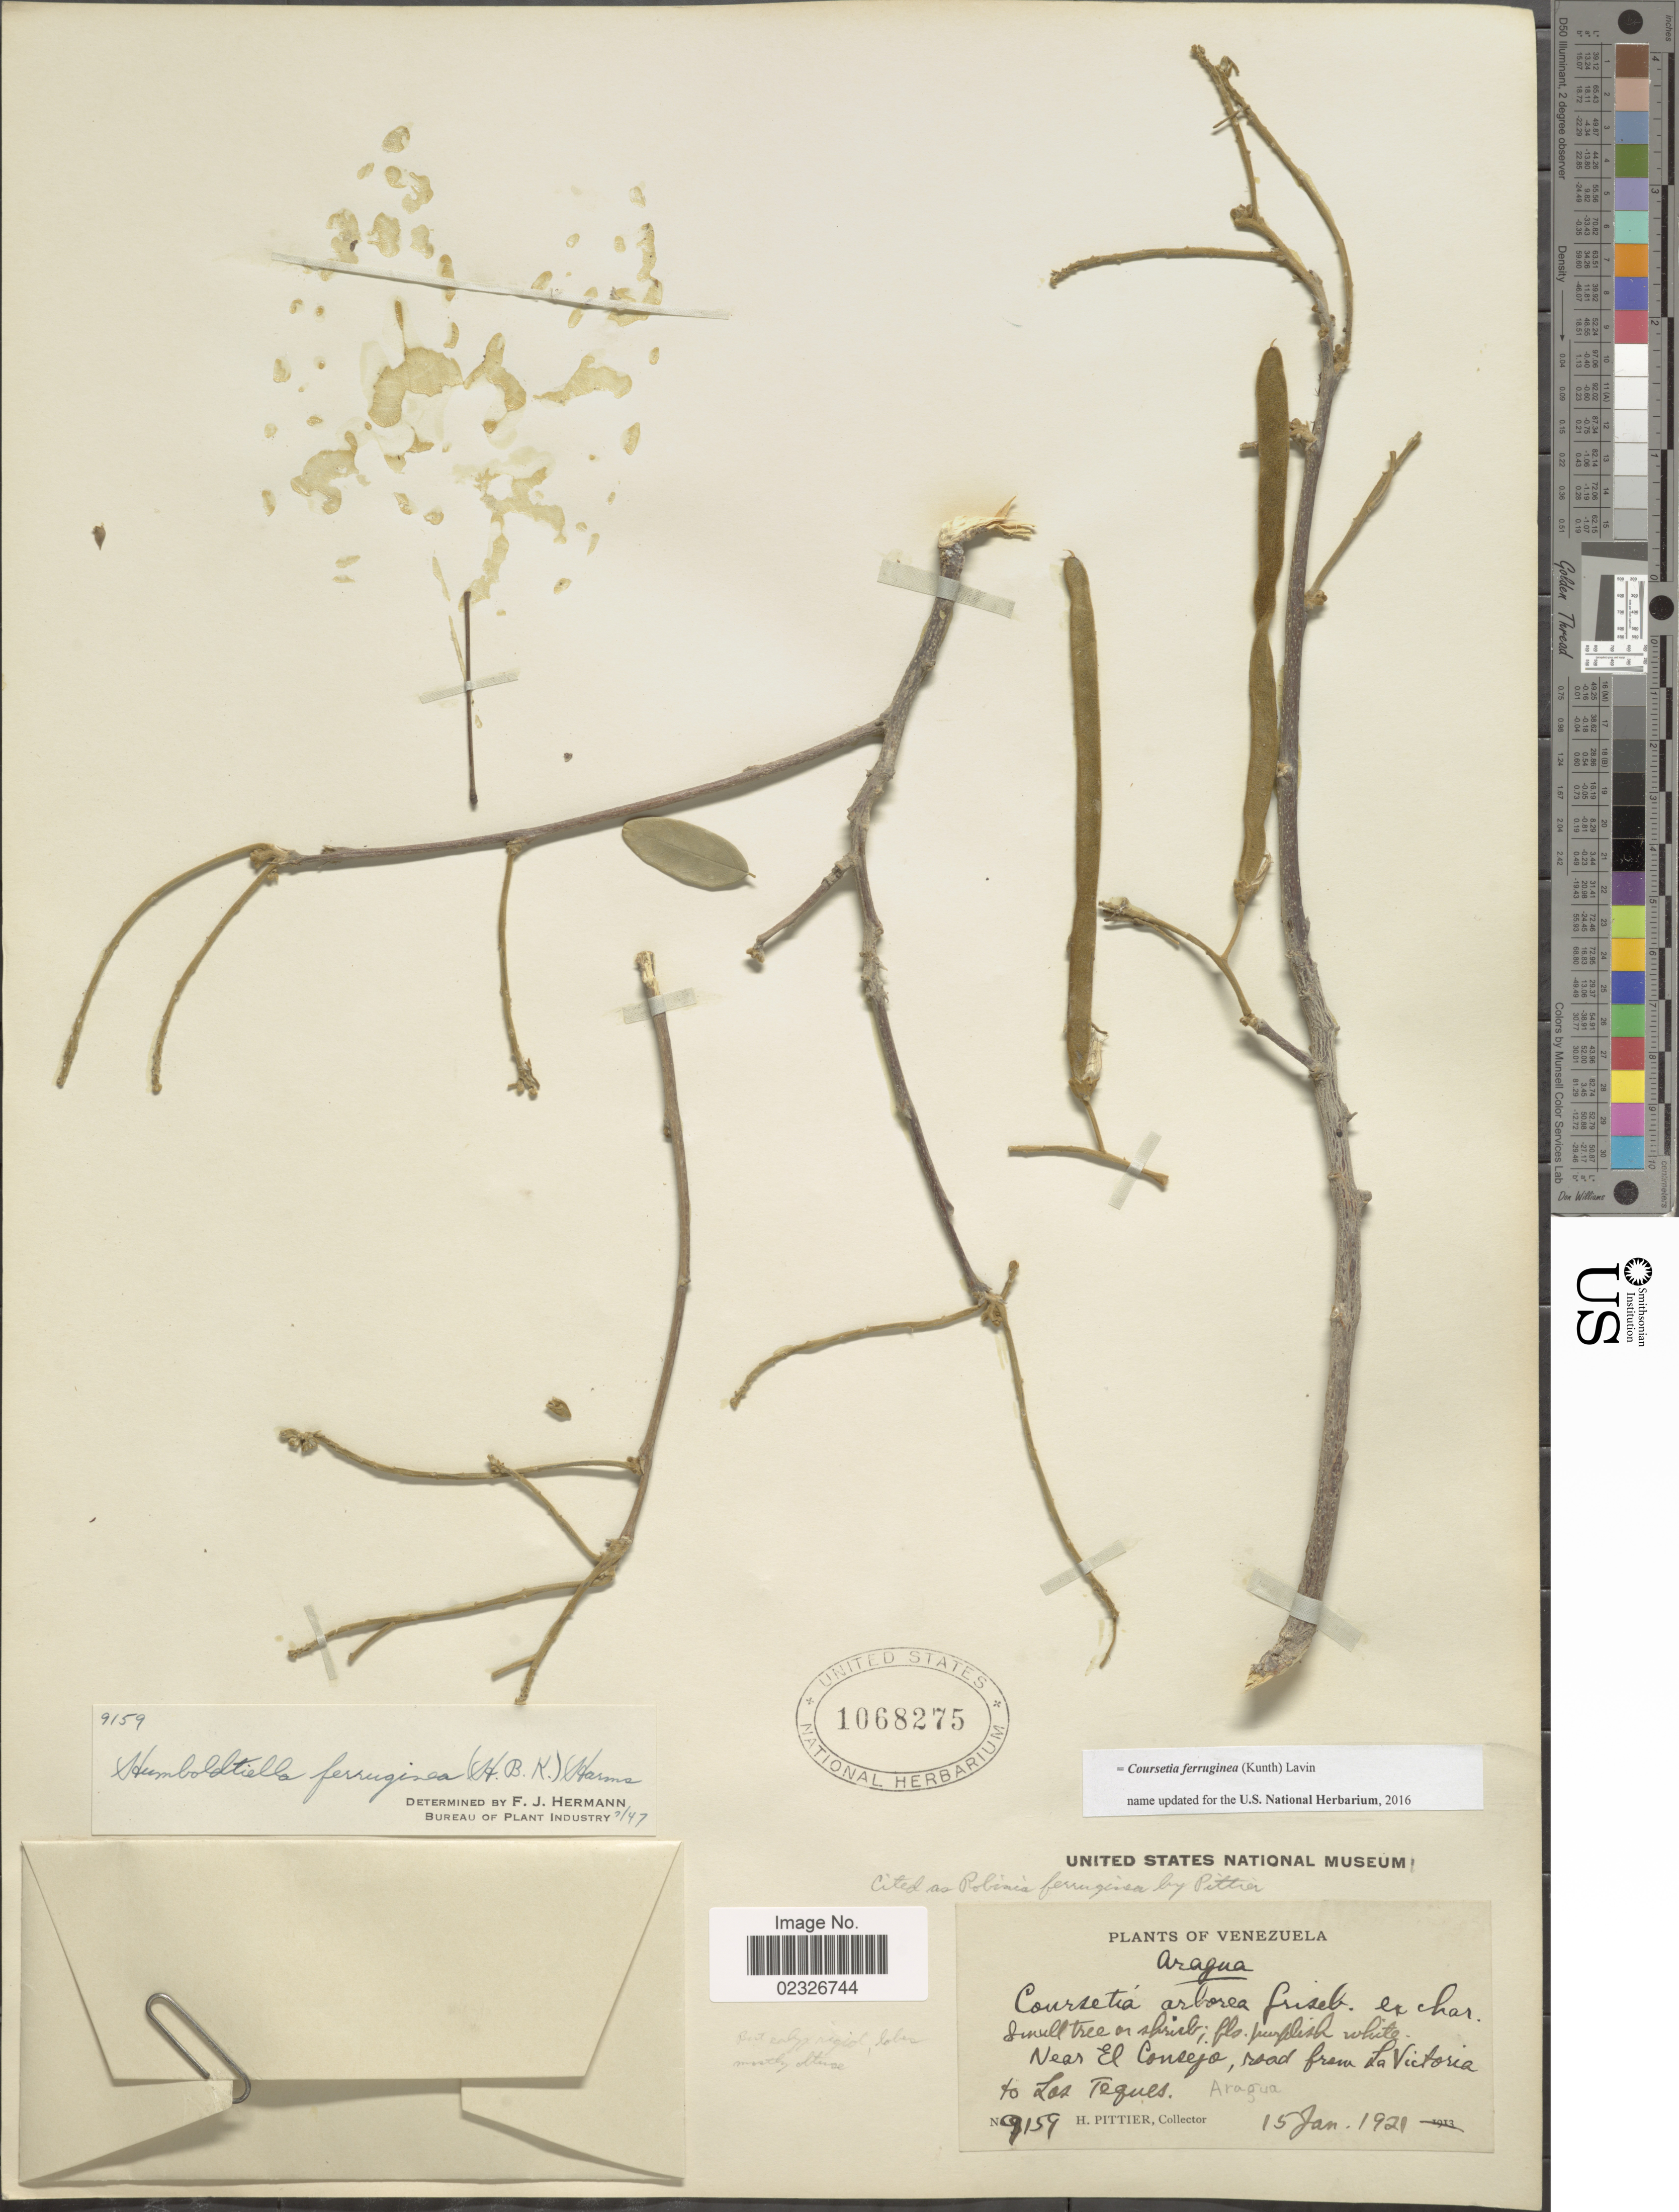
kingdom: Plantae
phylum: Tracheophyta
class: Magnoliopsida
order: Fabales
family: Fabaceae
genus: Coursetia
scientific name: Coursetia ferruginea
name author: (Kunth) Lavin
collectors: H. F. Pittier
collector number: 9159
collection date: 1921-01-15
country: Venezuela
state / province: Aragua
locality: Near El Consejo, road from La Victoria to Las Teques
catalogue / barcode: US 1068275